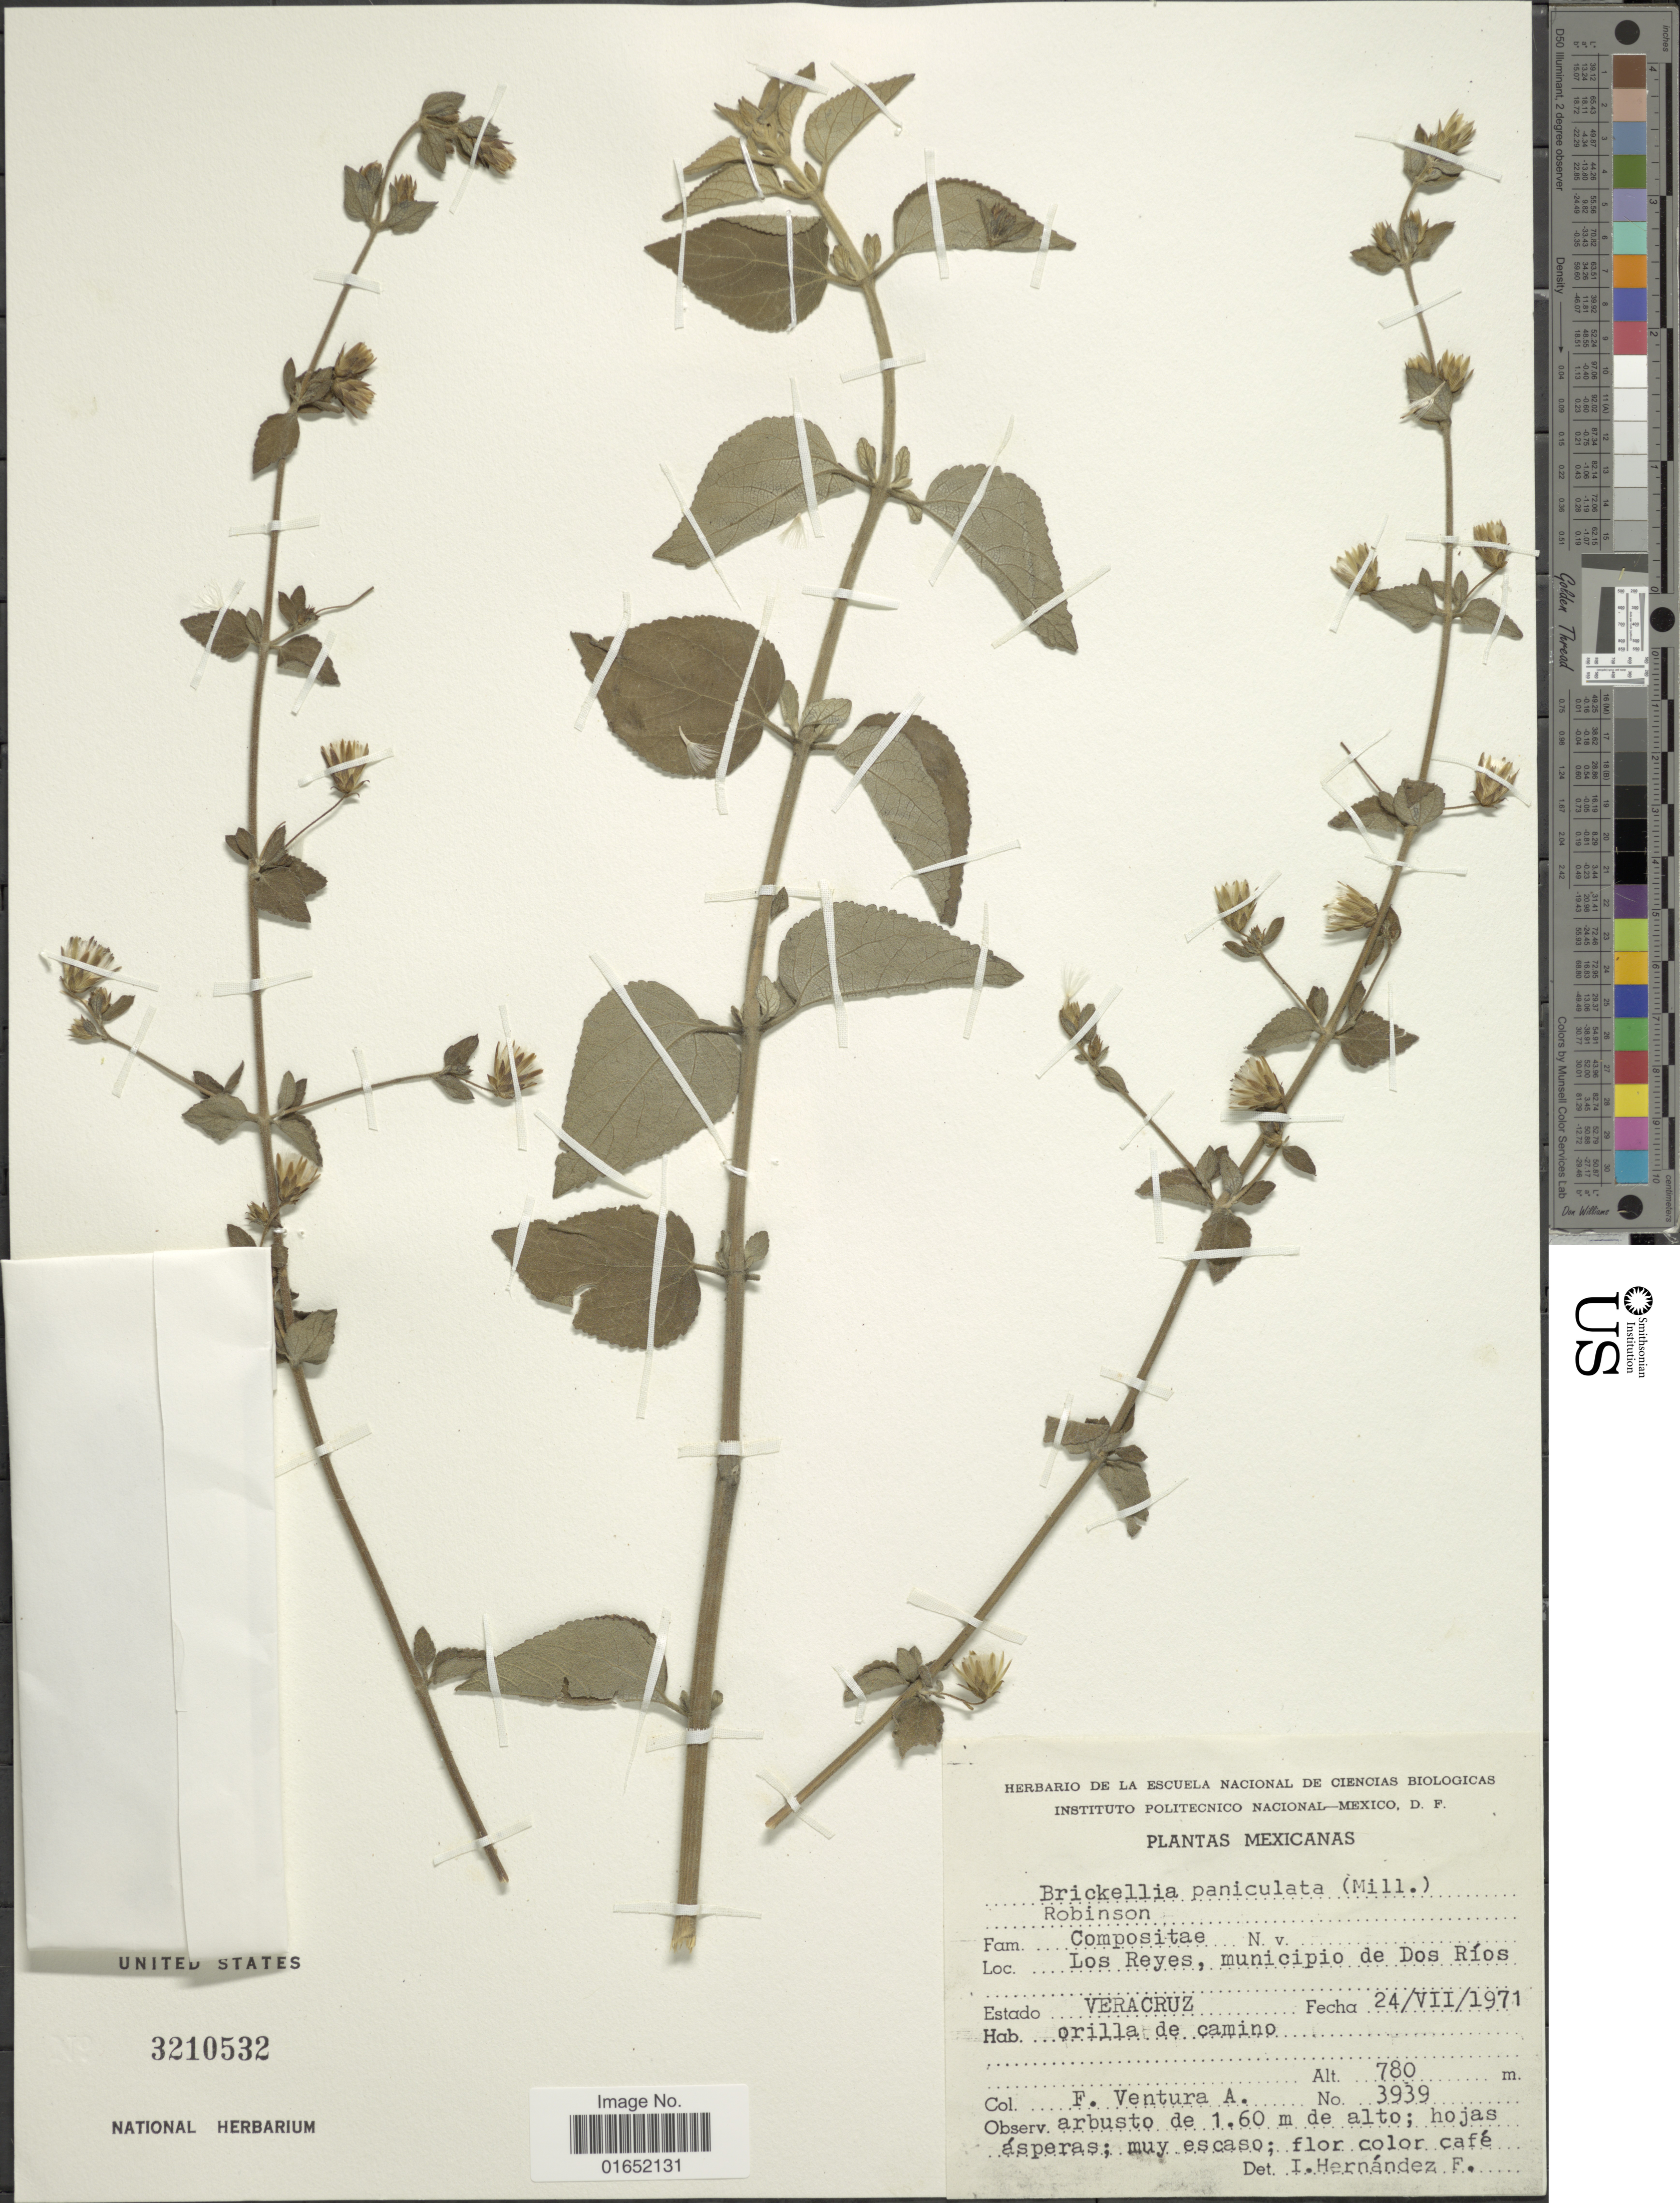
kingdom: Plantae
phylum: Tracheophyta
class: Magnoliopsida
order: Asterales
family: Asteraceae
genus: Brickellia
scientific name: Brickellia paniculata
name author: (Mill.) B.L. Rob.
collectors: F. Ventura A.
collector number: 3939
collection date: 1971-07-24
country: Mexico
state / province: Veracruz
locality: Los Reyes, municipio de Dos Ríos, Estado Veracruz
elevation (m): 780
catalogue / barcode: US 3210532